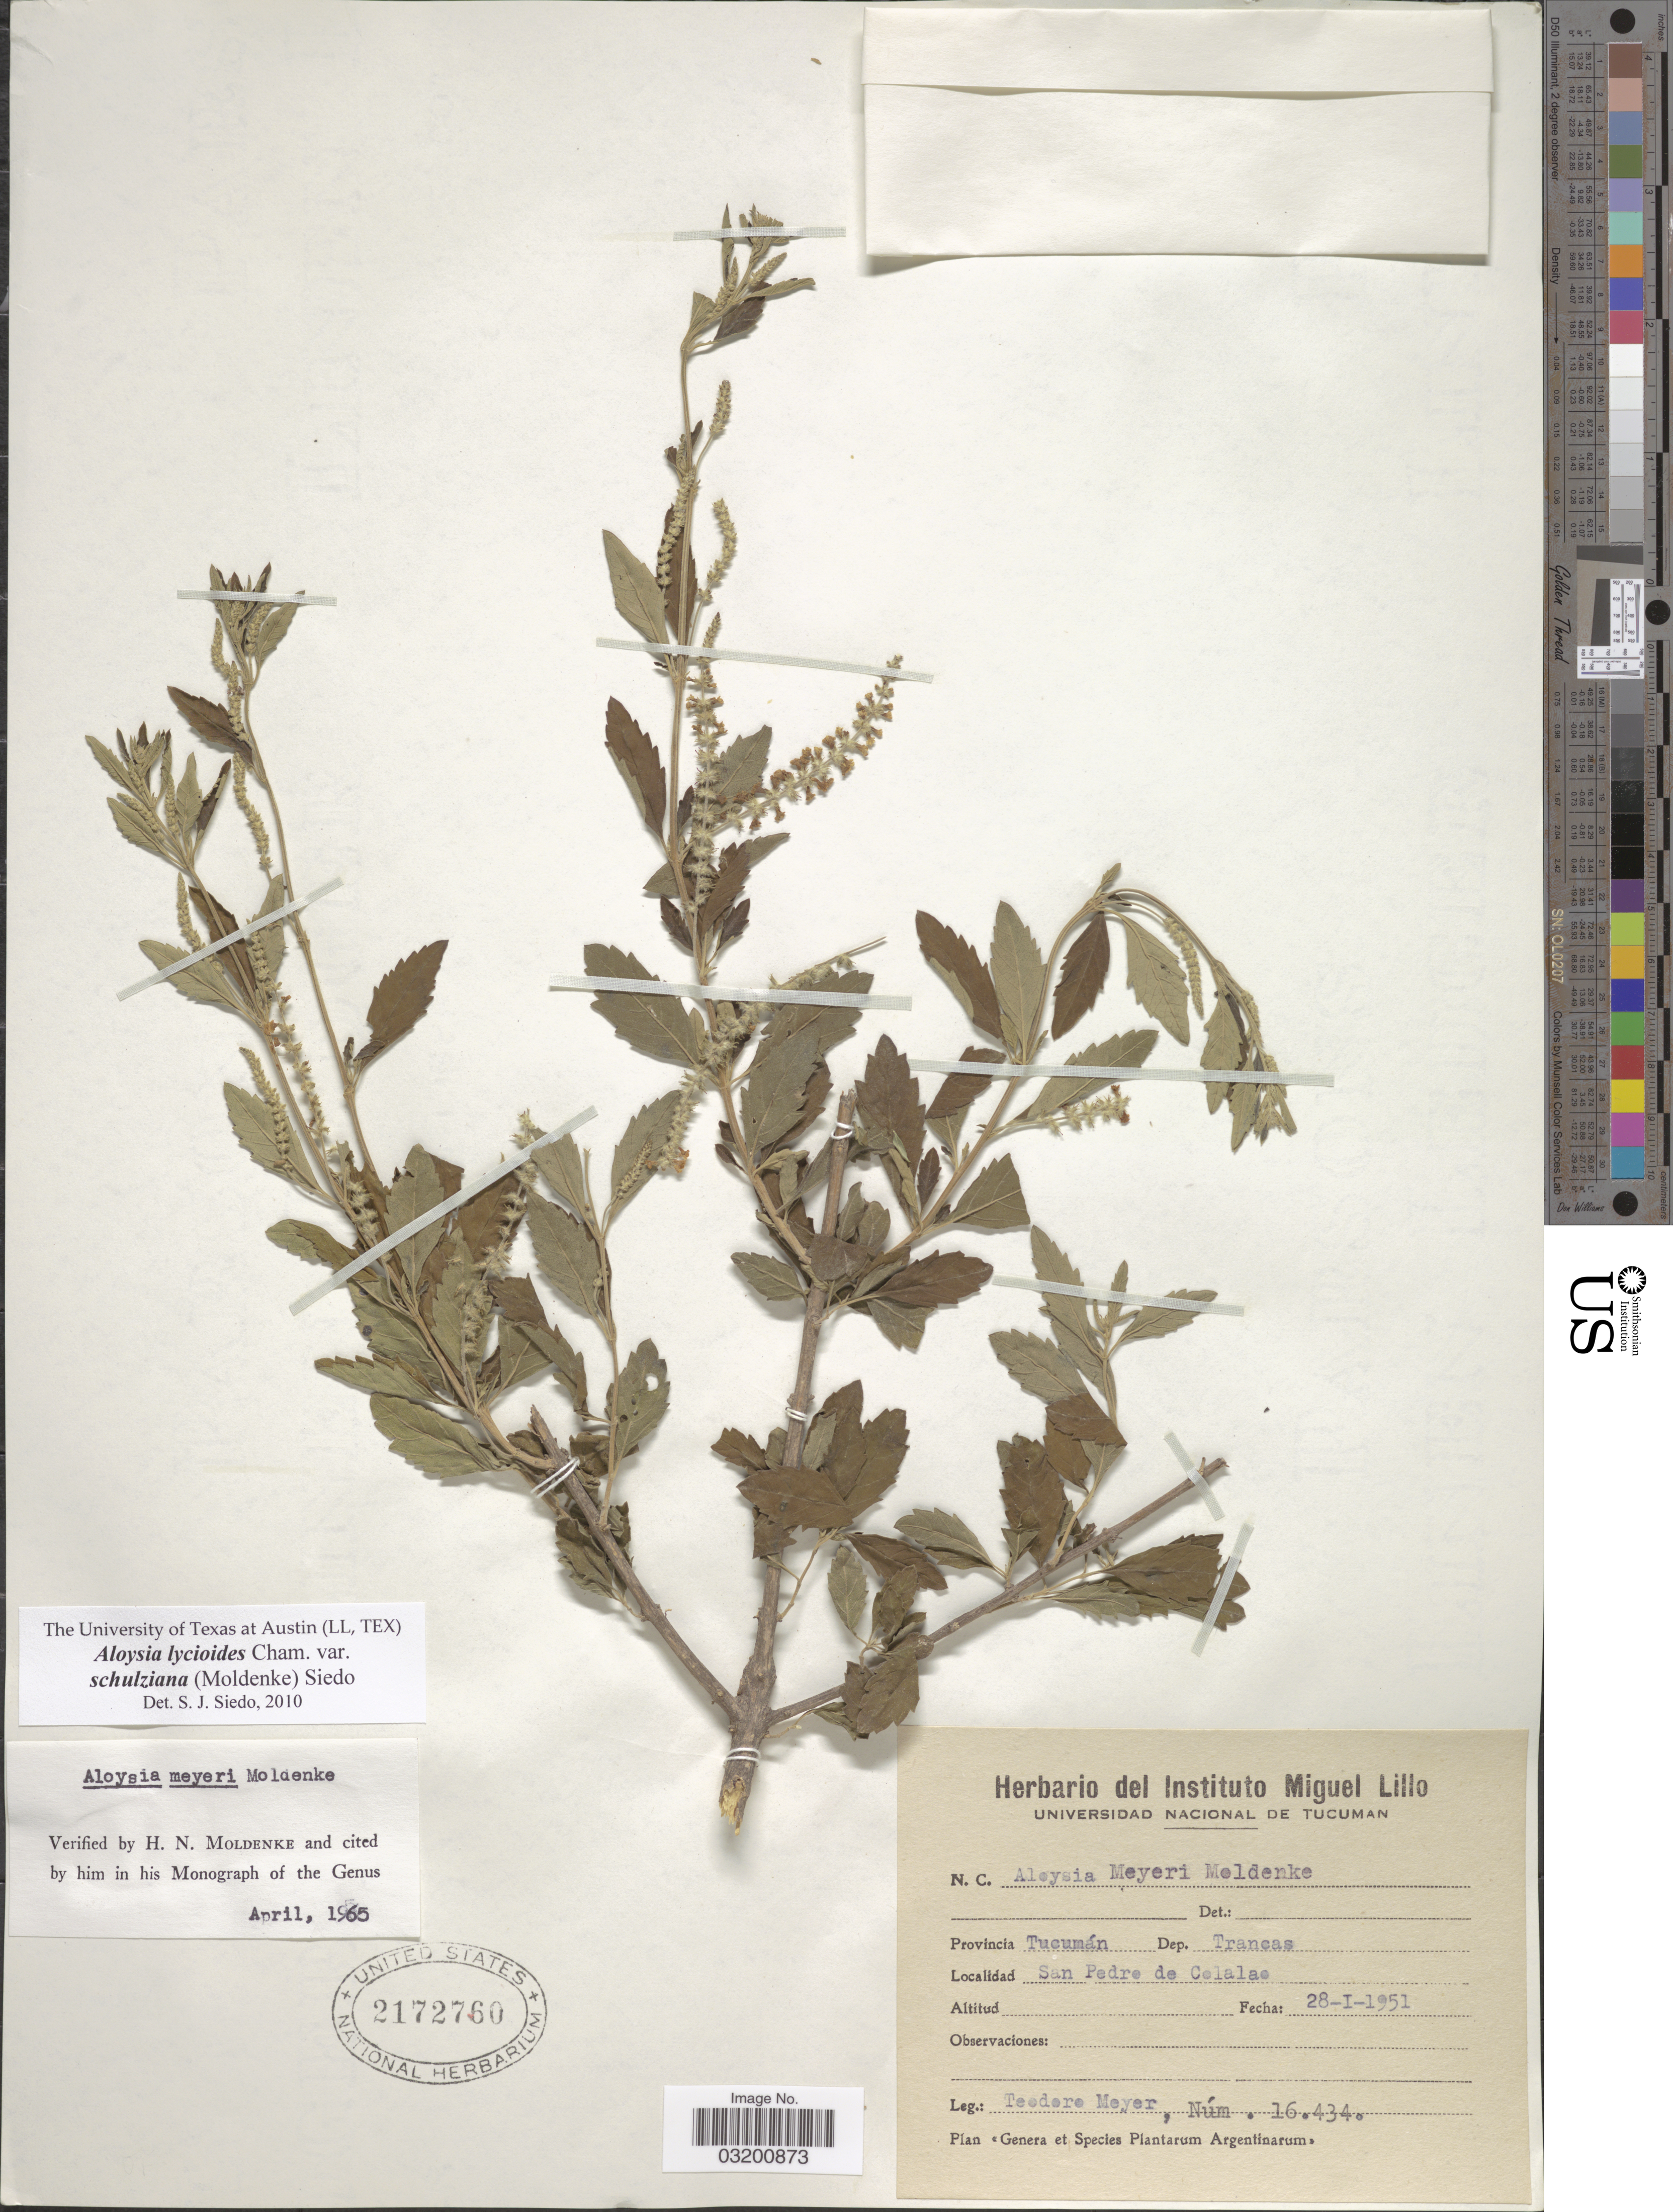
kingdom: Plantae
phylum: Tracheophyta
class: Magnoliopsida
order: Lamiales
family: Verbenaceae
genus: Aloysia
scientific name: Aloysia lycioides var. schulziana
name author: (Moldenke) Siedo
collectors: T. Meyer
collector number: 16434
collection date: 1951-01-28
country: Argentina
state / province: Tucuman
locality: Dep. Trancas, San Pedro de Colalao.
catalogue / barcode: US 2172760